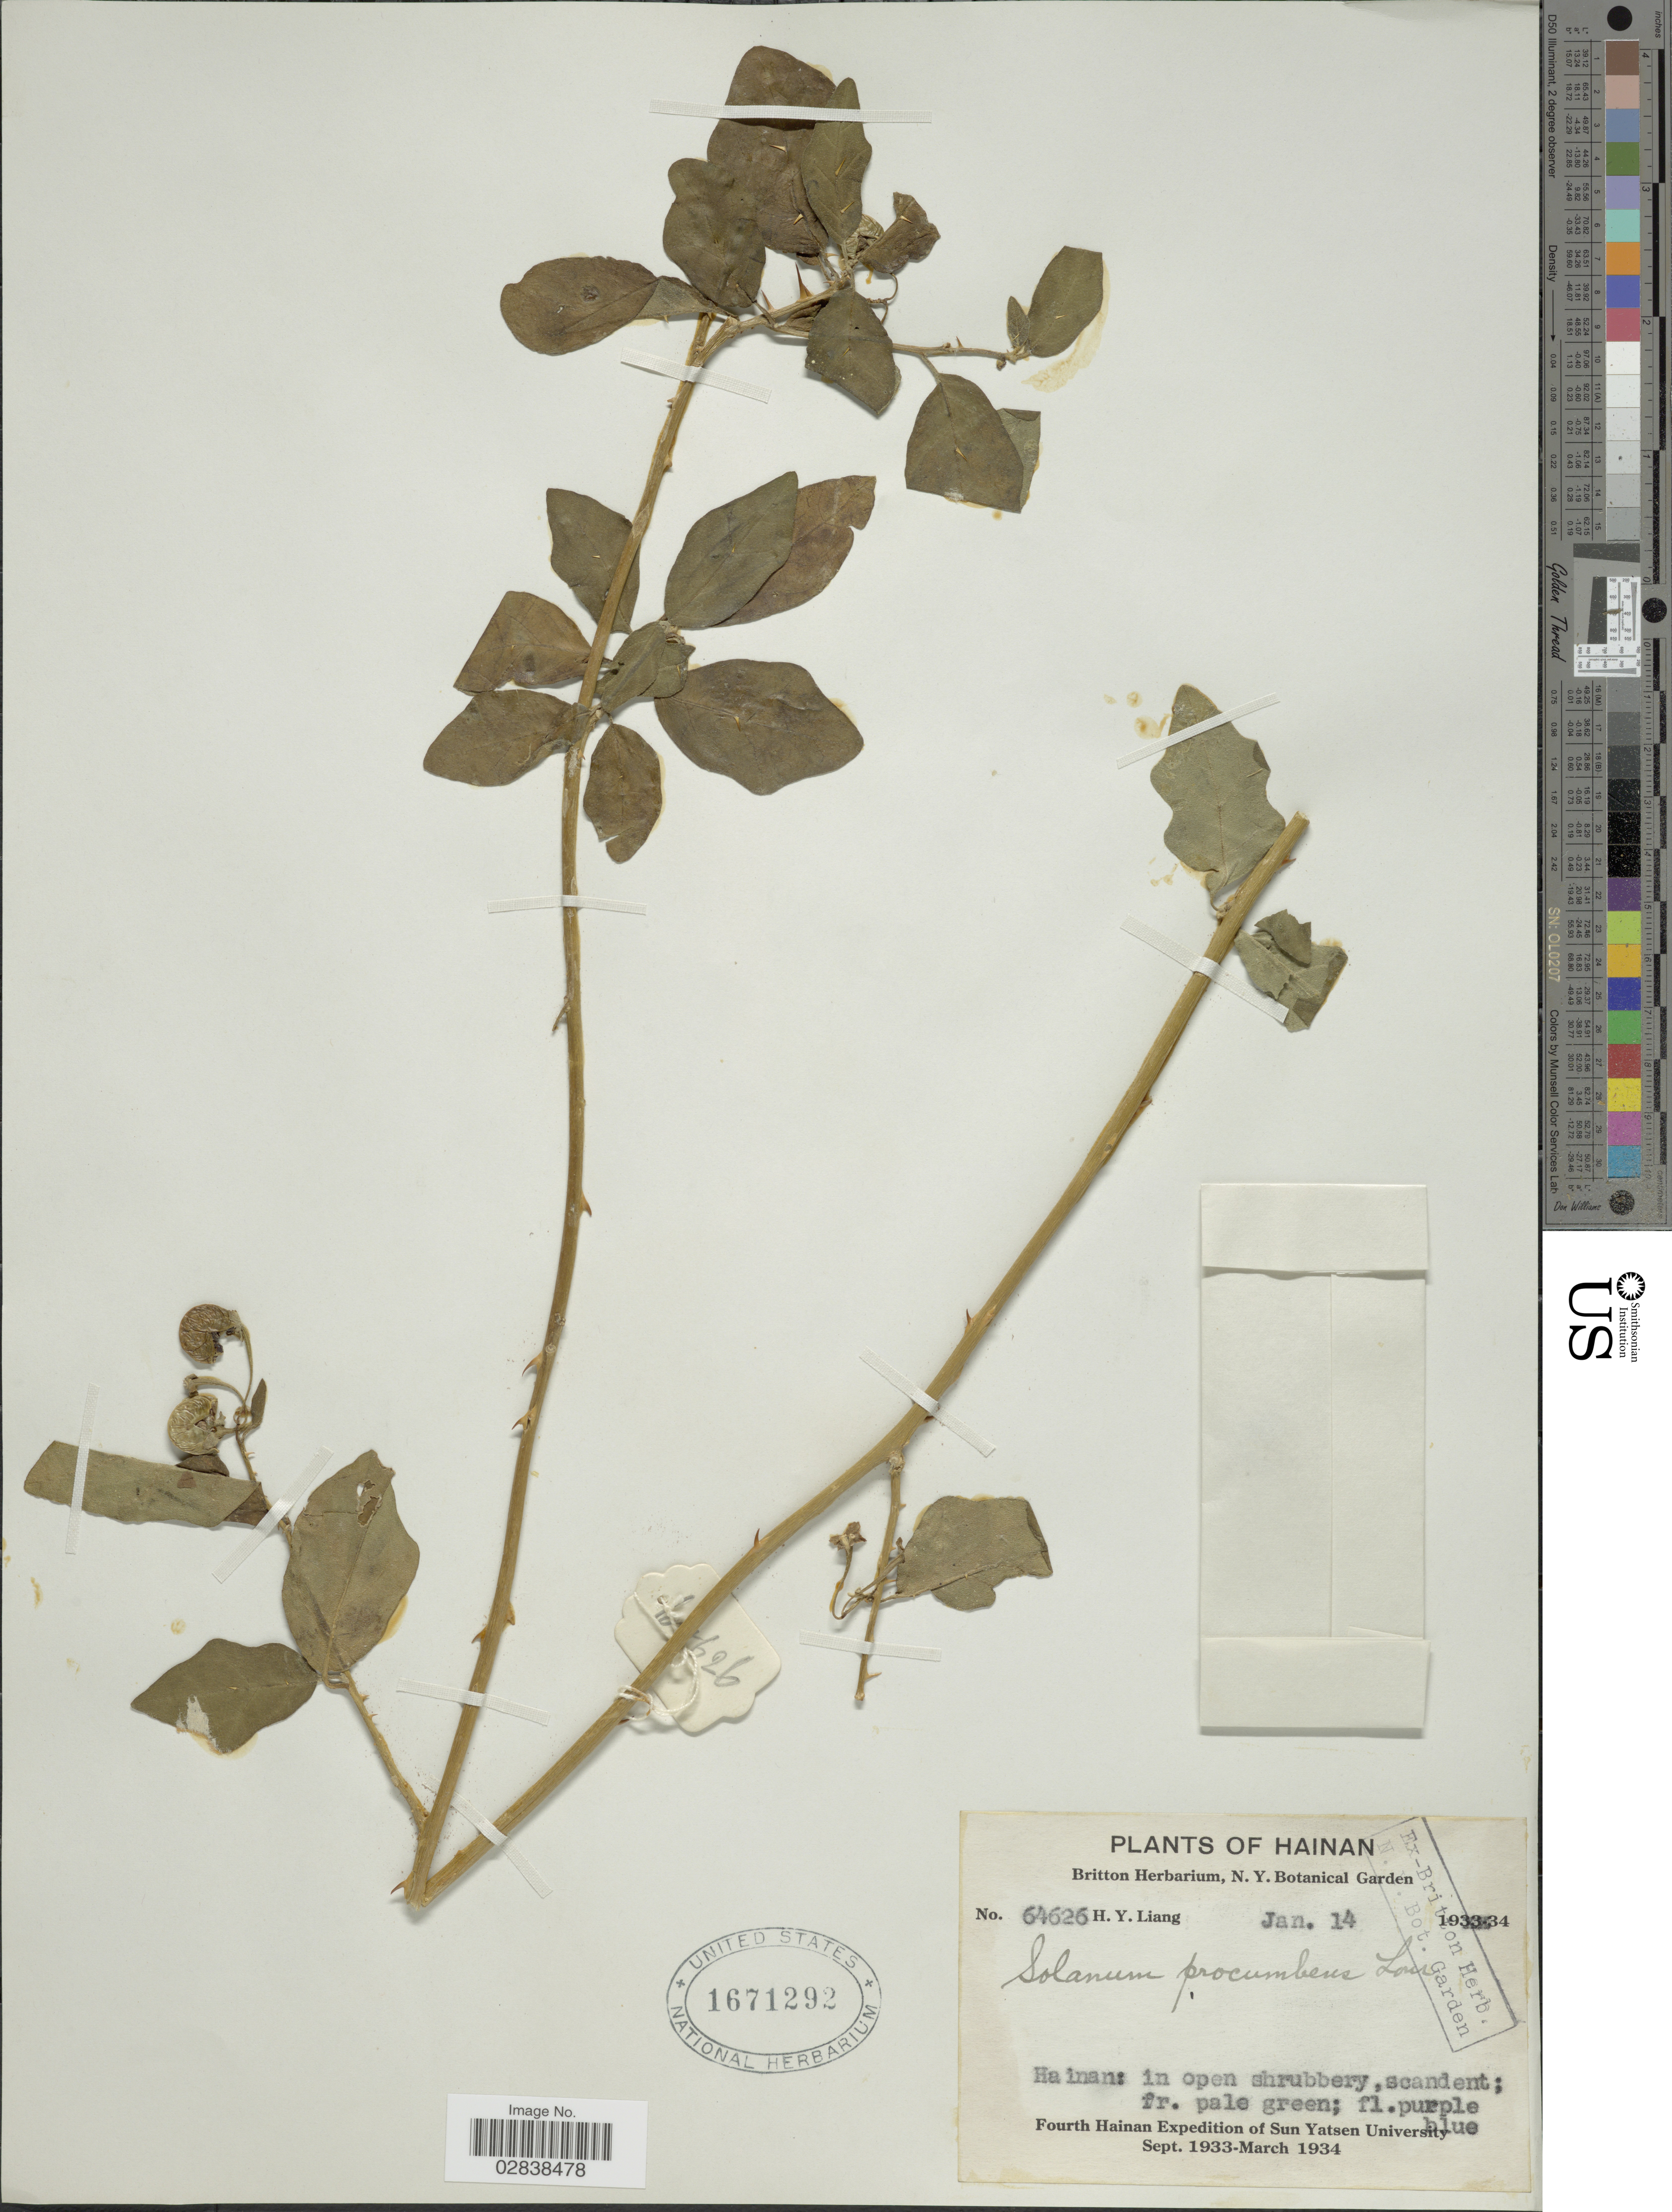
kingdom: Plantae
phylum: Tracheophyta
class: Magnoliopsida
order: Solanales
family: Solanaceae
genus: Solanum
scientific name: Solanum procumbens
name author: Lour.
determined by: Knapp, S. D.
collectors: H. Y. Liang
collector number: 64626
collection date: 1934-01-14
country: China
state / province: Hainan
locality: Hainan.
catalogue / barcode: US 1671292